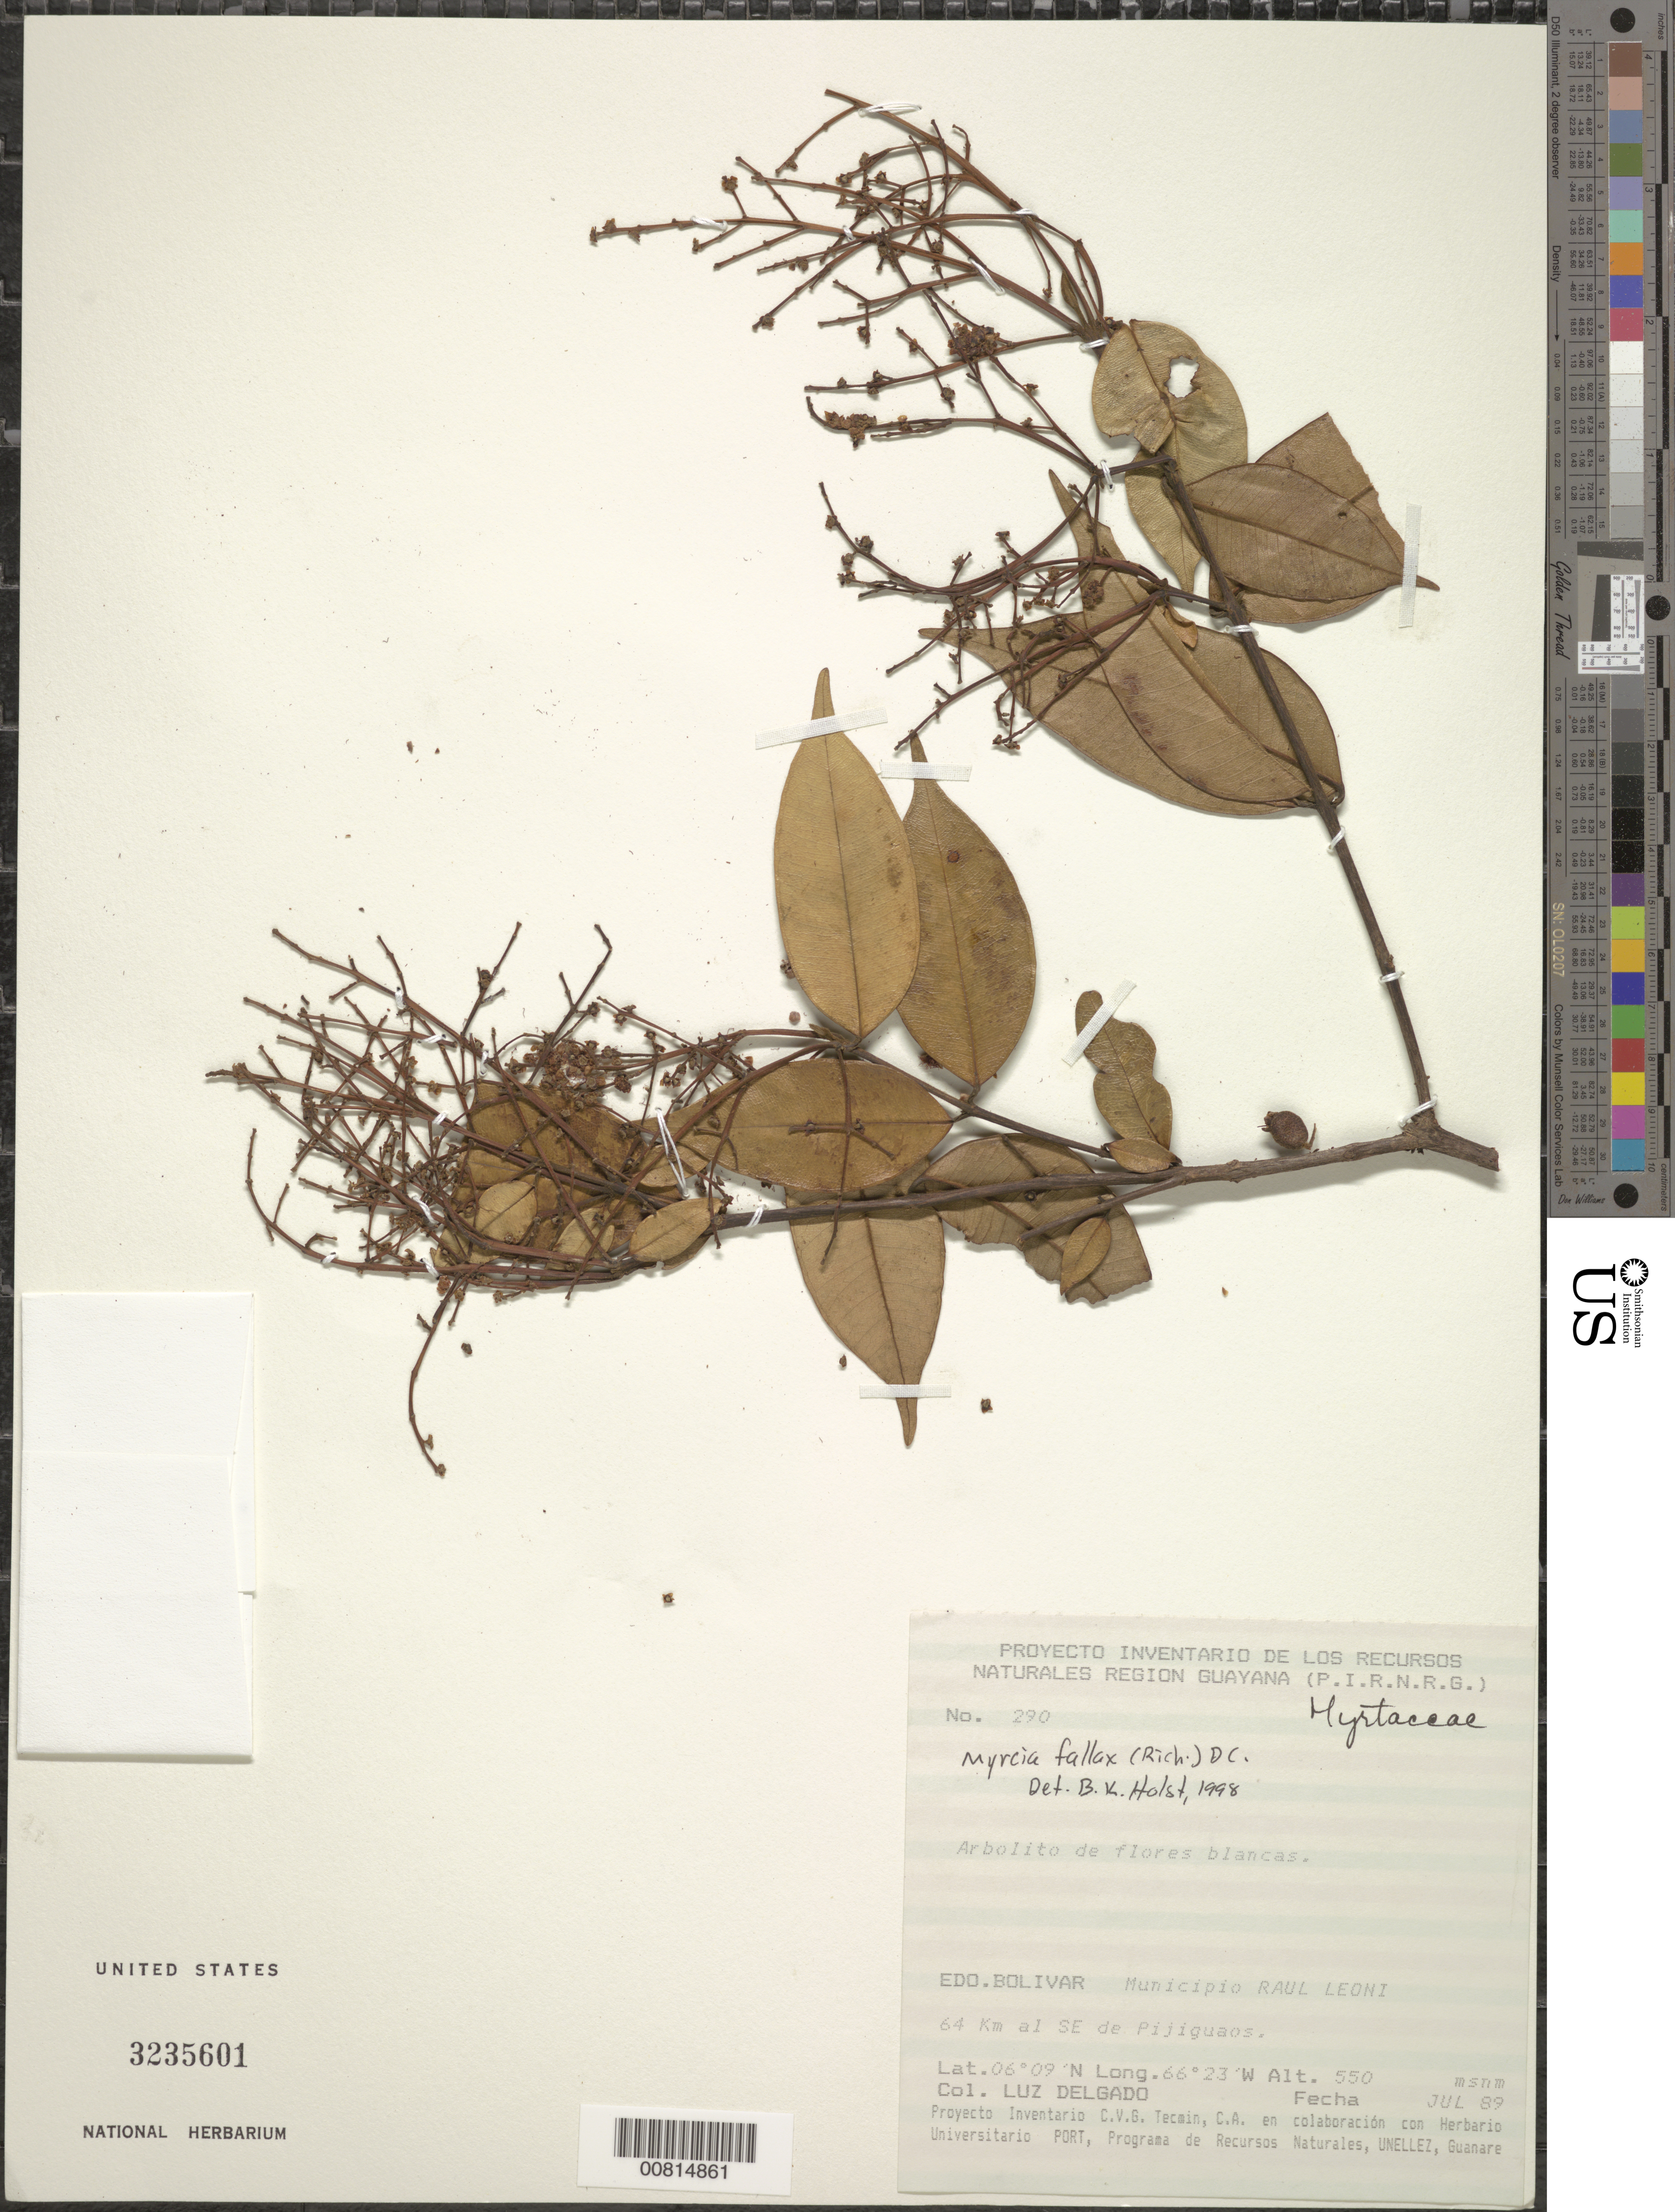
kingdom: Plantae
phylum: Tracheophyta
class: Magnoliopsida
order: Myrtales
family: Myrtaceae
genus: Myrcia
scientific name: Myrcia fallax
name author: (Rich.) DC.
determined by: Holst, Bruce K.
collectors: L. Delgado V.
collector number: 290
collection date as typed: Jul-89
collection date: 1989-07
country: Venezuela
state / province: Bolívar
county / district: Angostura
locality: Mun. Raúl Leoni [=Angostura], 64 km SE de Pijiguaos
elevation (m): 550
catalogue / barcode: US 3235601